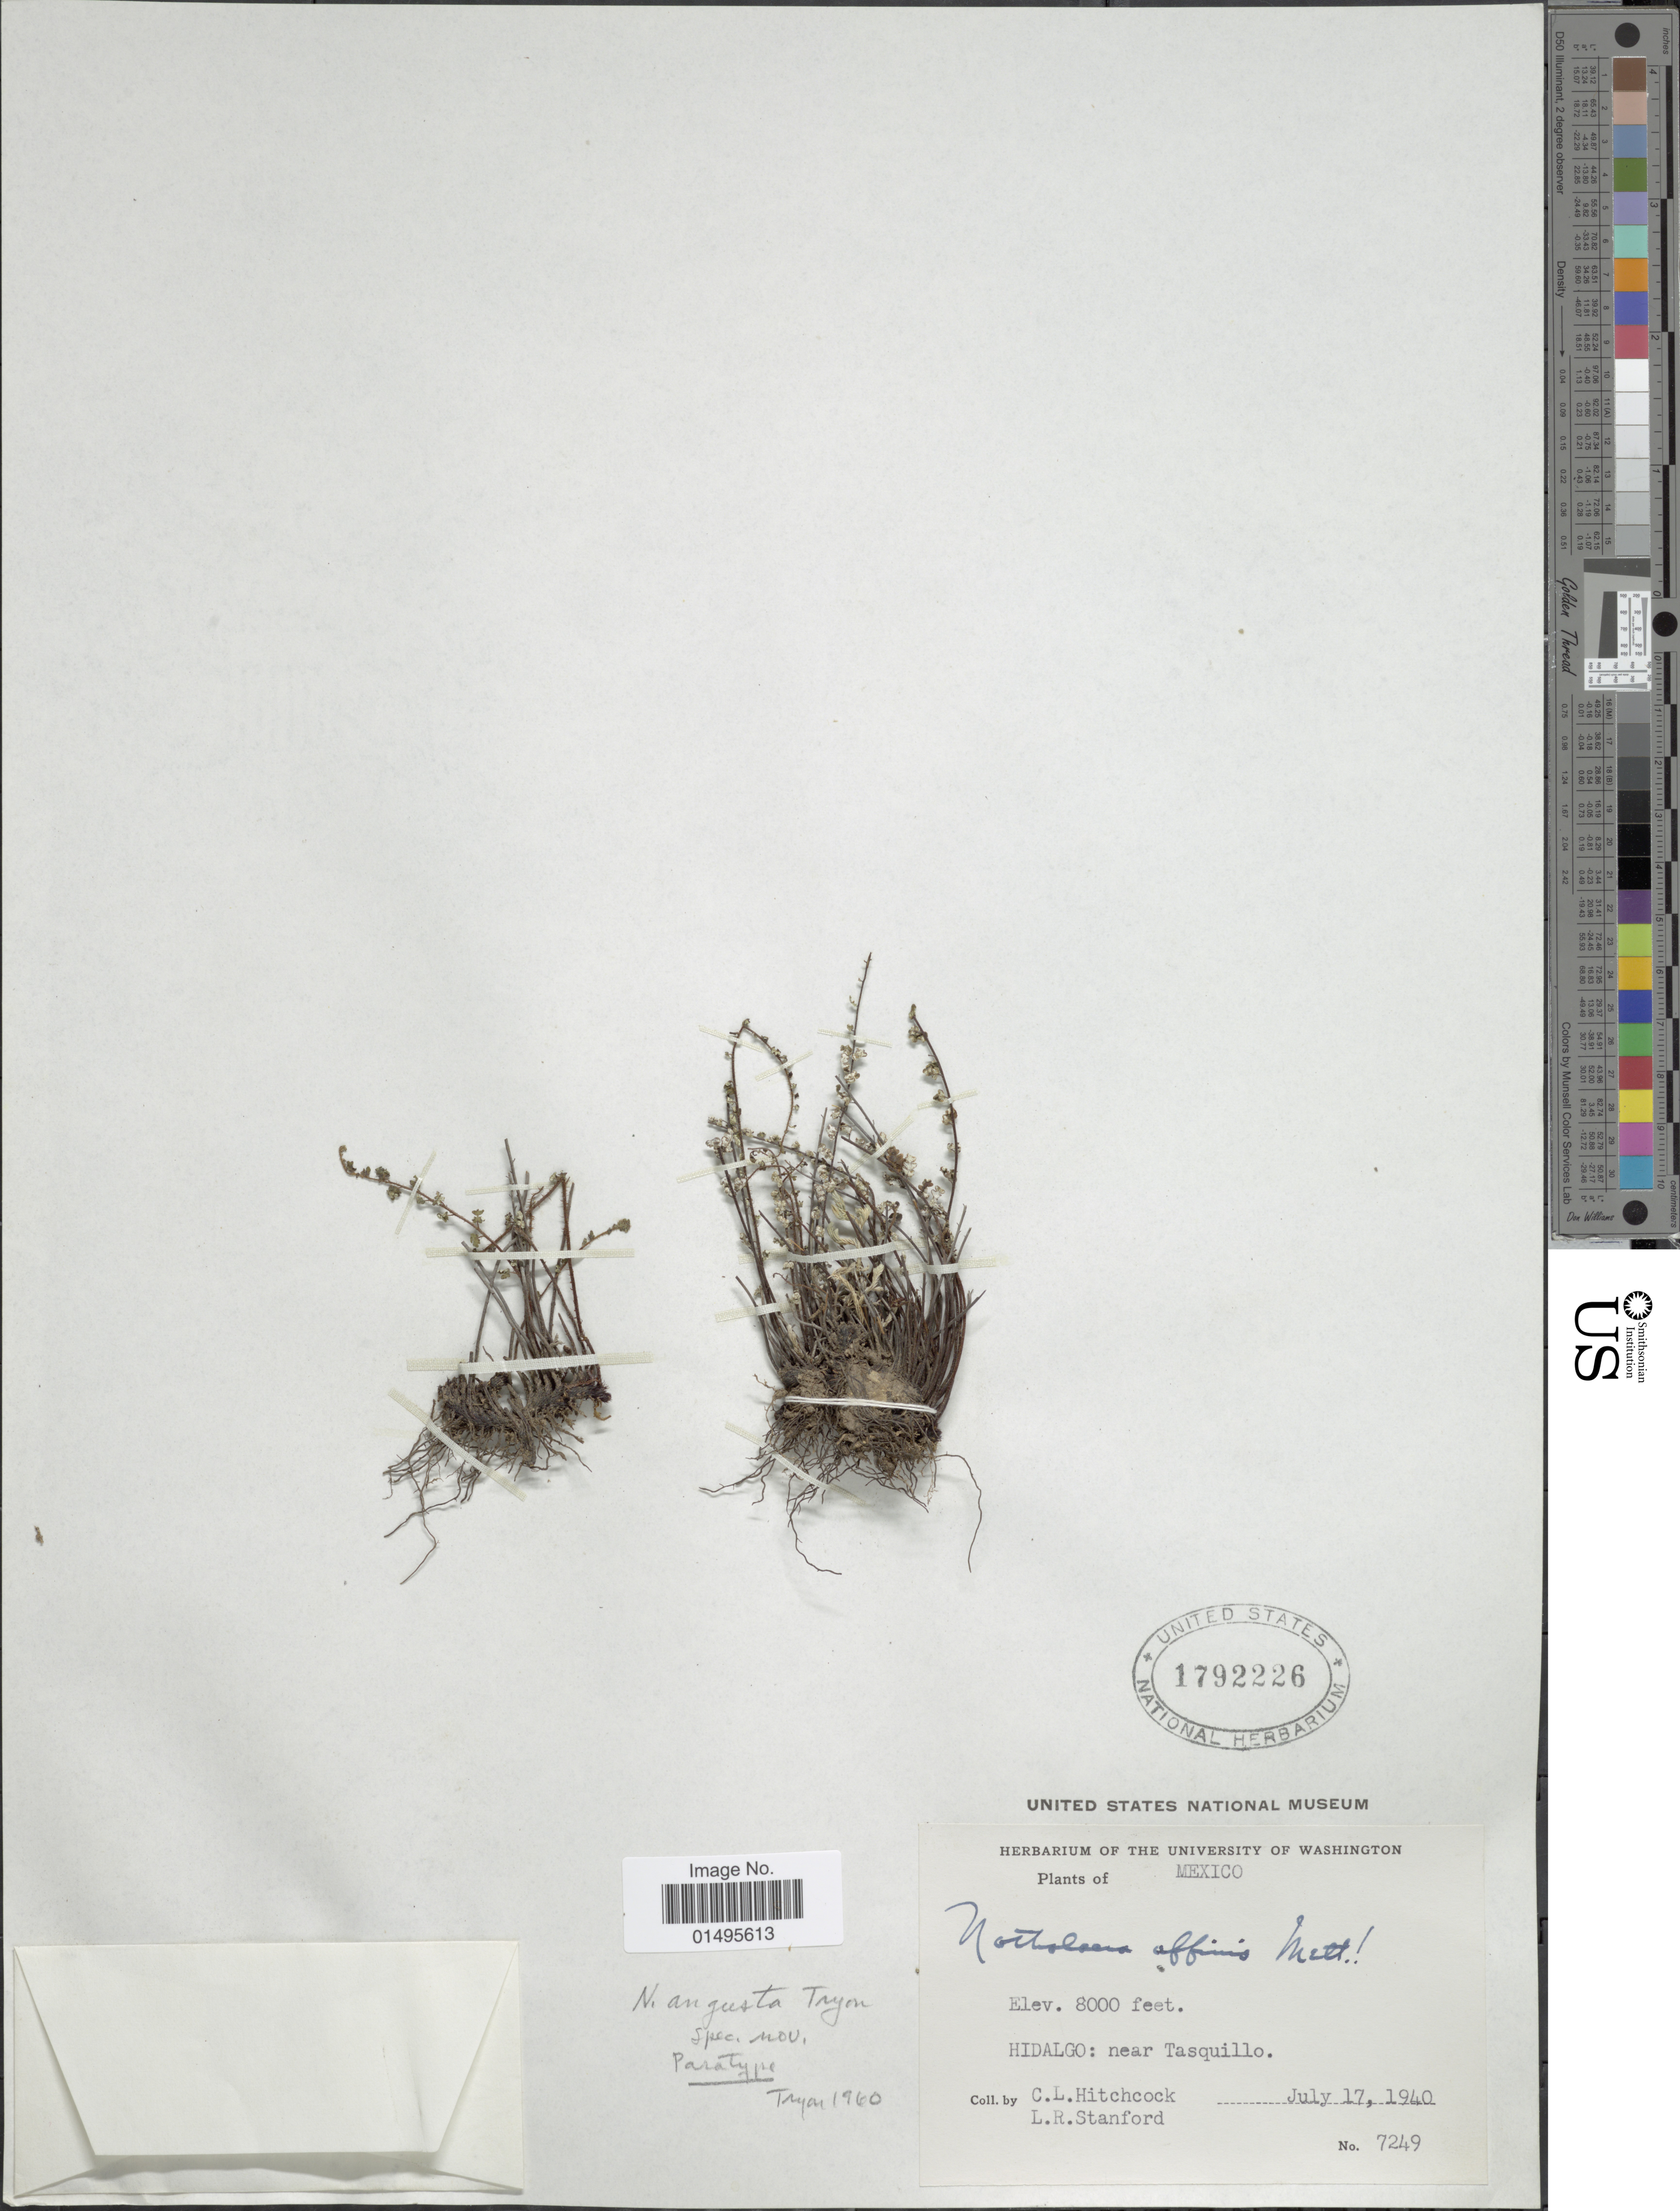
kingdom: Plantae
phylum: Tracheophyta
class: Polypodiopsida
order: Polypodiales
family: Pteridaceae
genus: Notholaena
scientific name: Notholaena angusta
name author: R.M. Tryon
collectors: C. L. Hitchcock & L. R. Stanford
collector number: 7249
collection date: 1940-07-17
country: Mexico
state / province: Hidalgo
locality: Hidalgo: near Tasquillo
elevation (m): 2438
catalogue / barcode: US 1792226